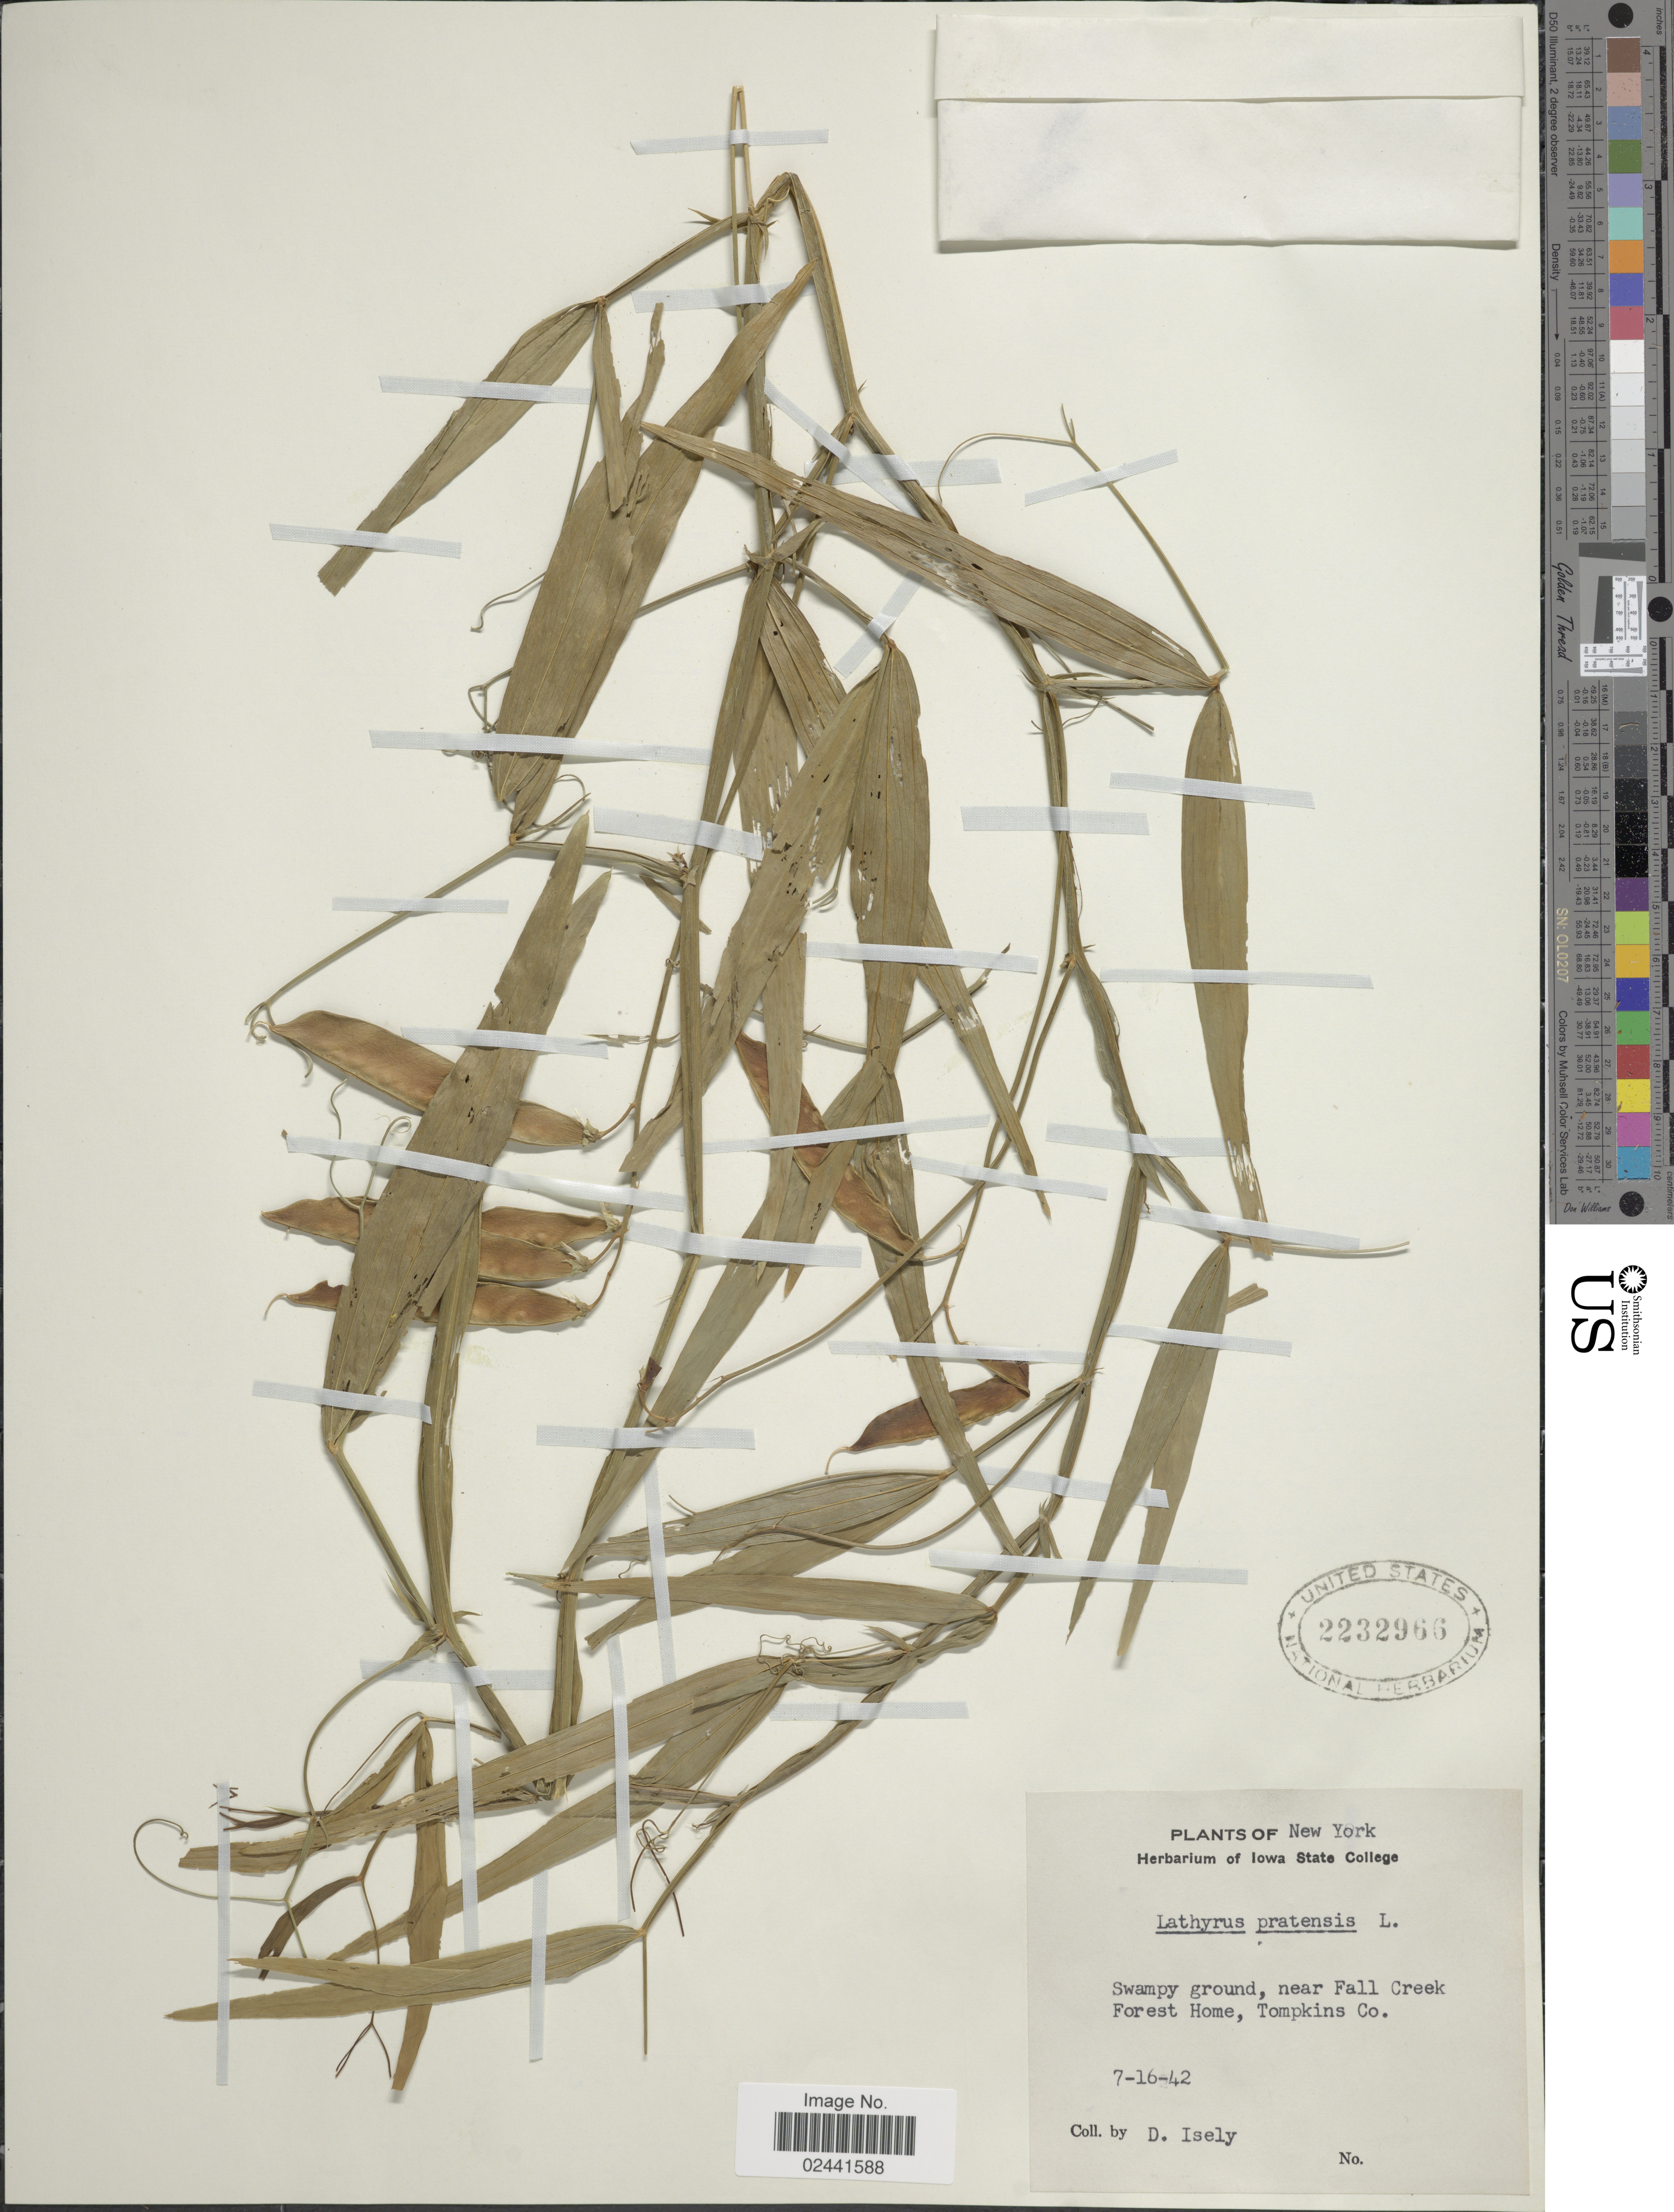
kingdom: Plantae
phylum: Tracheophyta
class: Magnoliopsida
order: Fabales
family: Fabaceae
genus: Lathyrus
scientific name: Lathyrus pratensis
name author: L.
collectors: D. Isely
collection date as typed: Transcribed d/m/y: 16/7/42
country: United States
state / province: New York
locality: Swampy ground, near Fall Creek Forest Home, Tompkins Co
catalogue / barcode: US 2232966